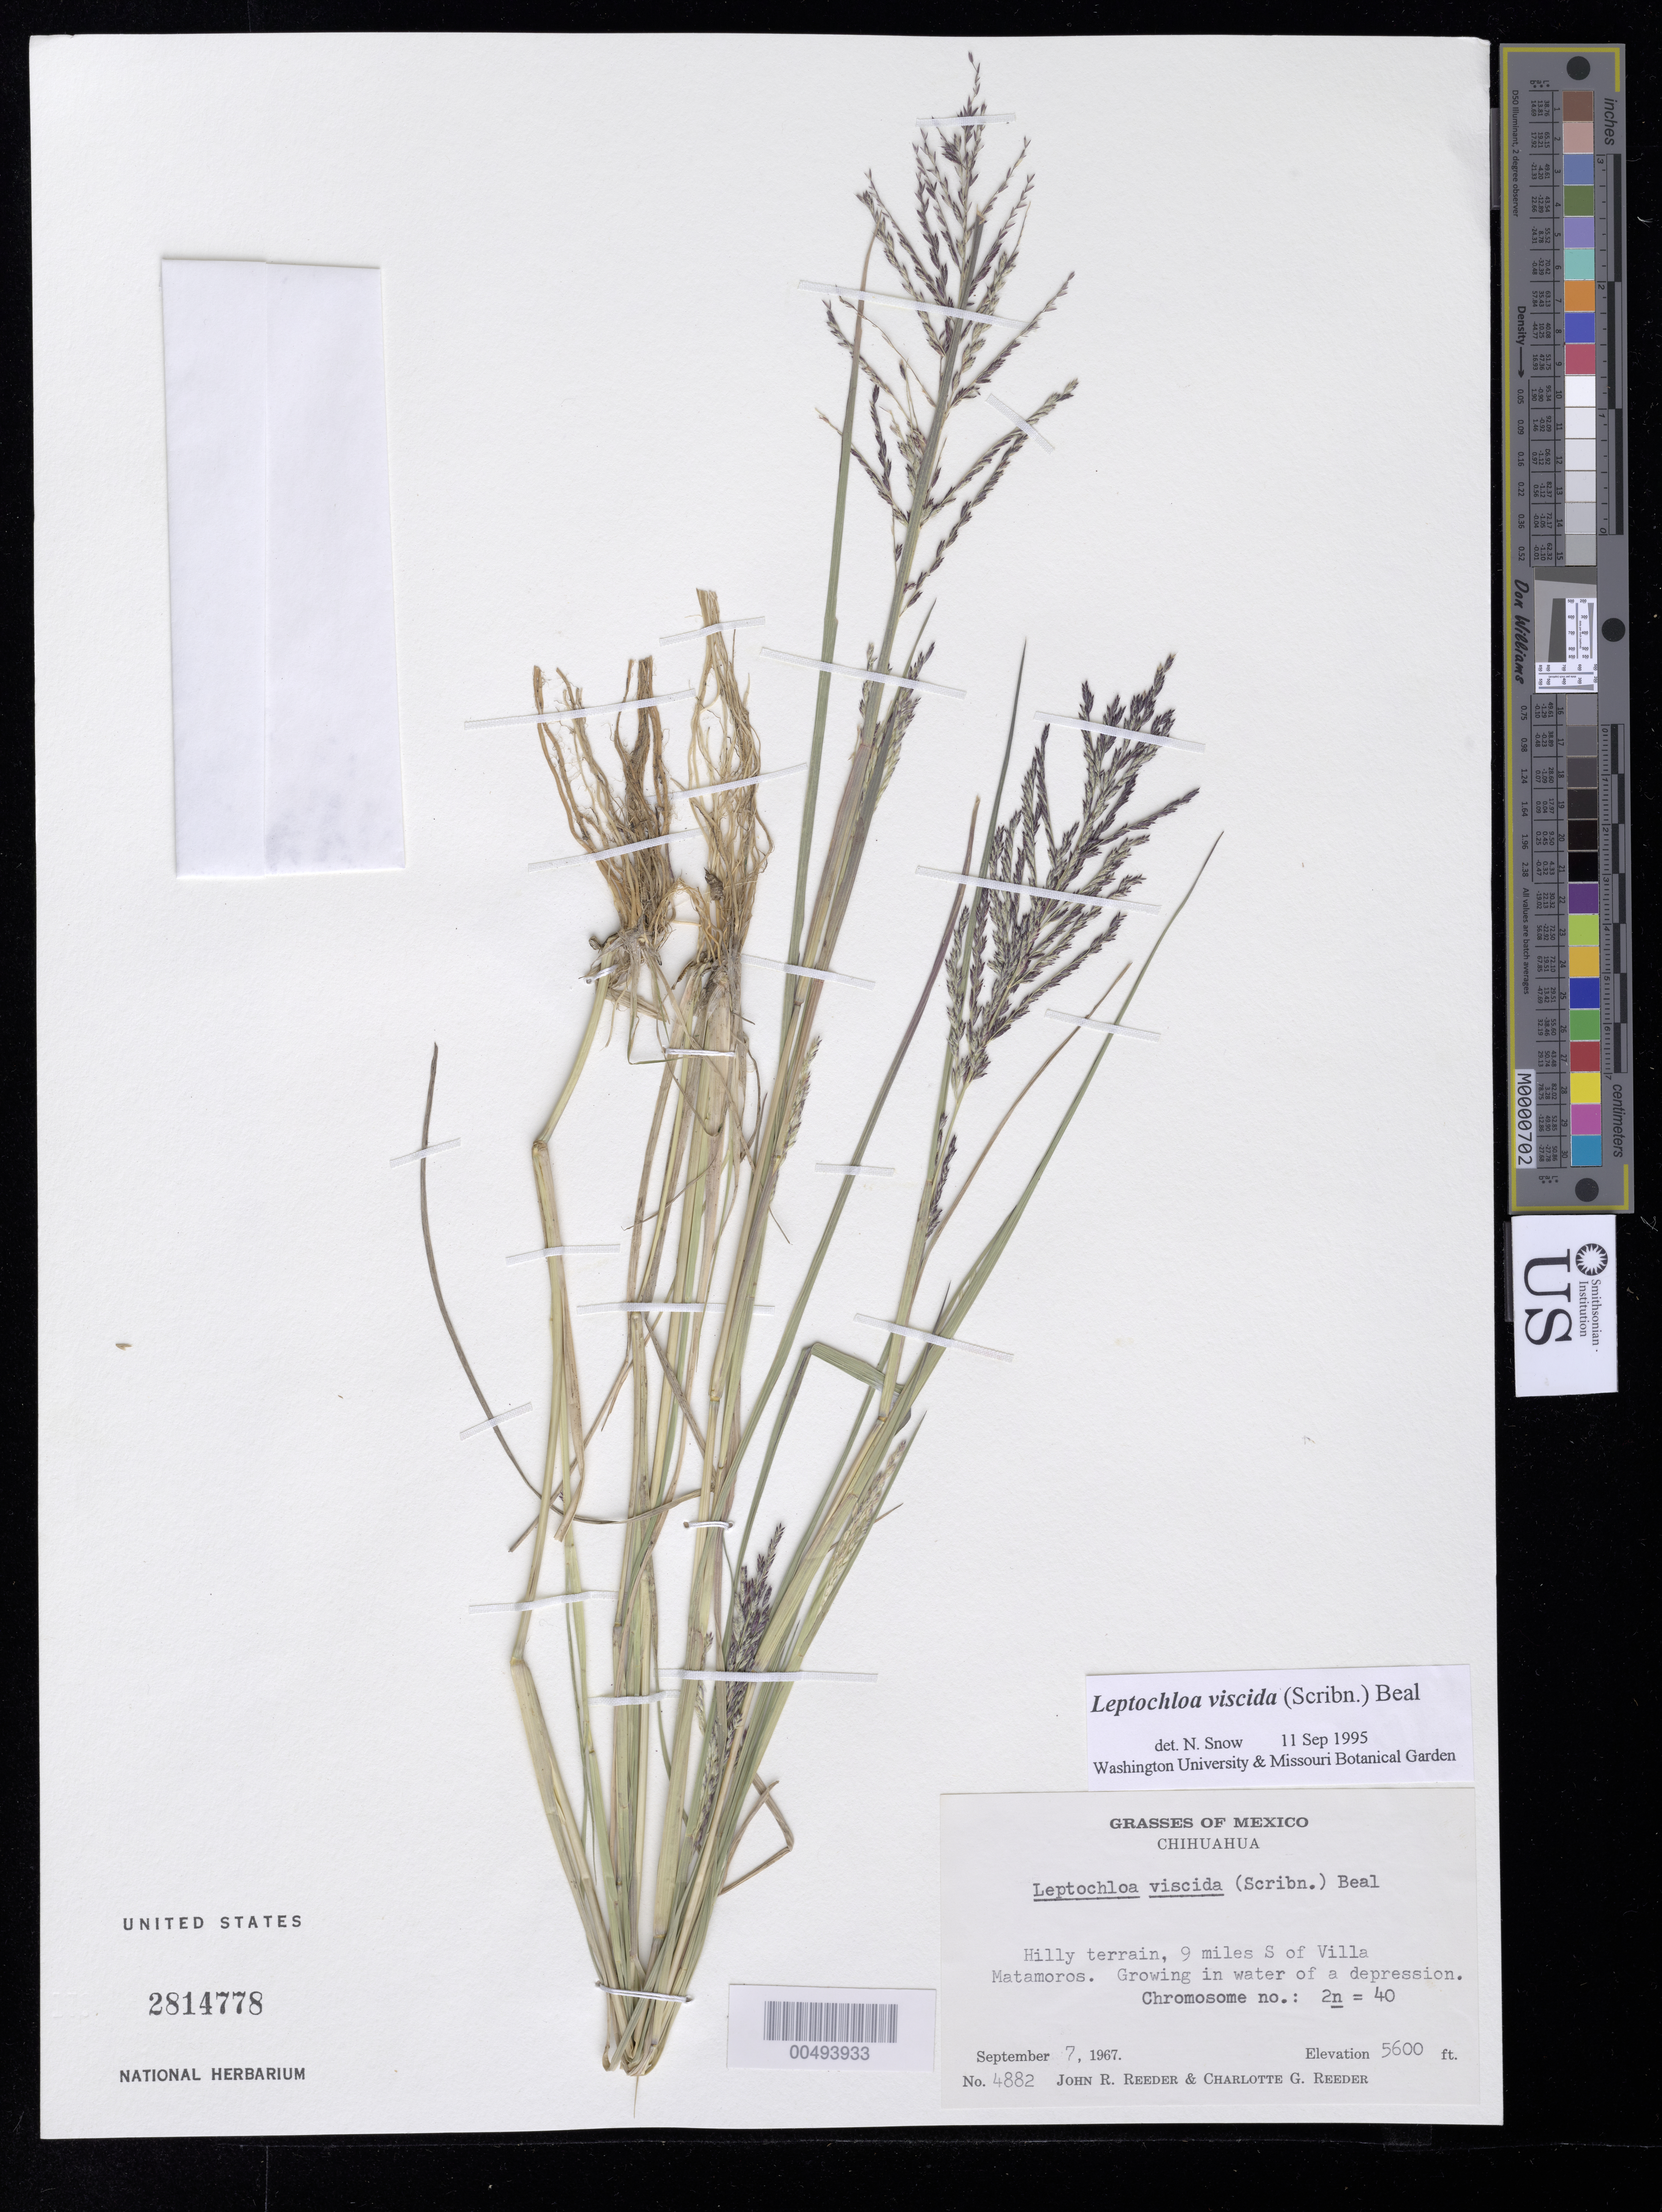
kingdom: Plantae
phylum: Tracheophyta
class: Liliopsida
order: Poales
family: Poaceae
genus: Leptochloa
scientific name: Leptochloa viscida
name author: (Scribn.) W.J. Beal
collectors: J. R. Reeder & C. G. Reeder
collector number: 4882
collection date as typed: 7 Sep 1967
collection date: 1967-09-07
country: Mexico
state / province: Chihuahua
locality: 9 mi S of Villa Matamoros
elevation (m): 1707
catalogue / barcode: US 2814778